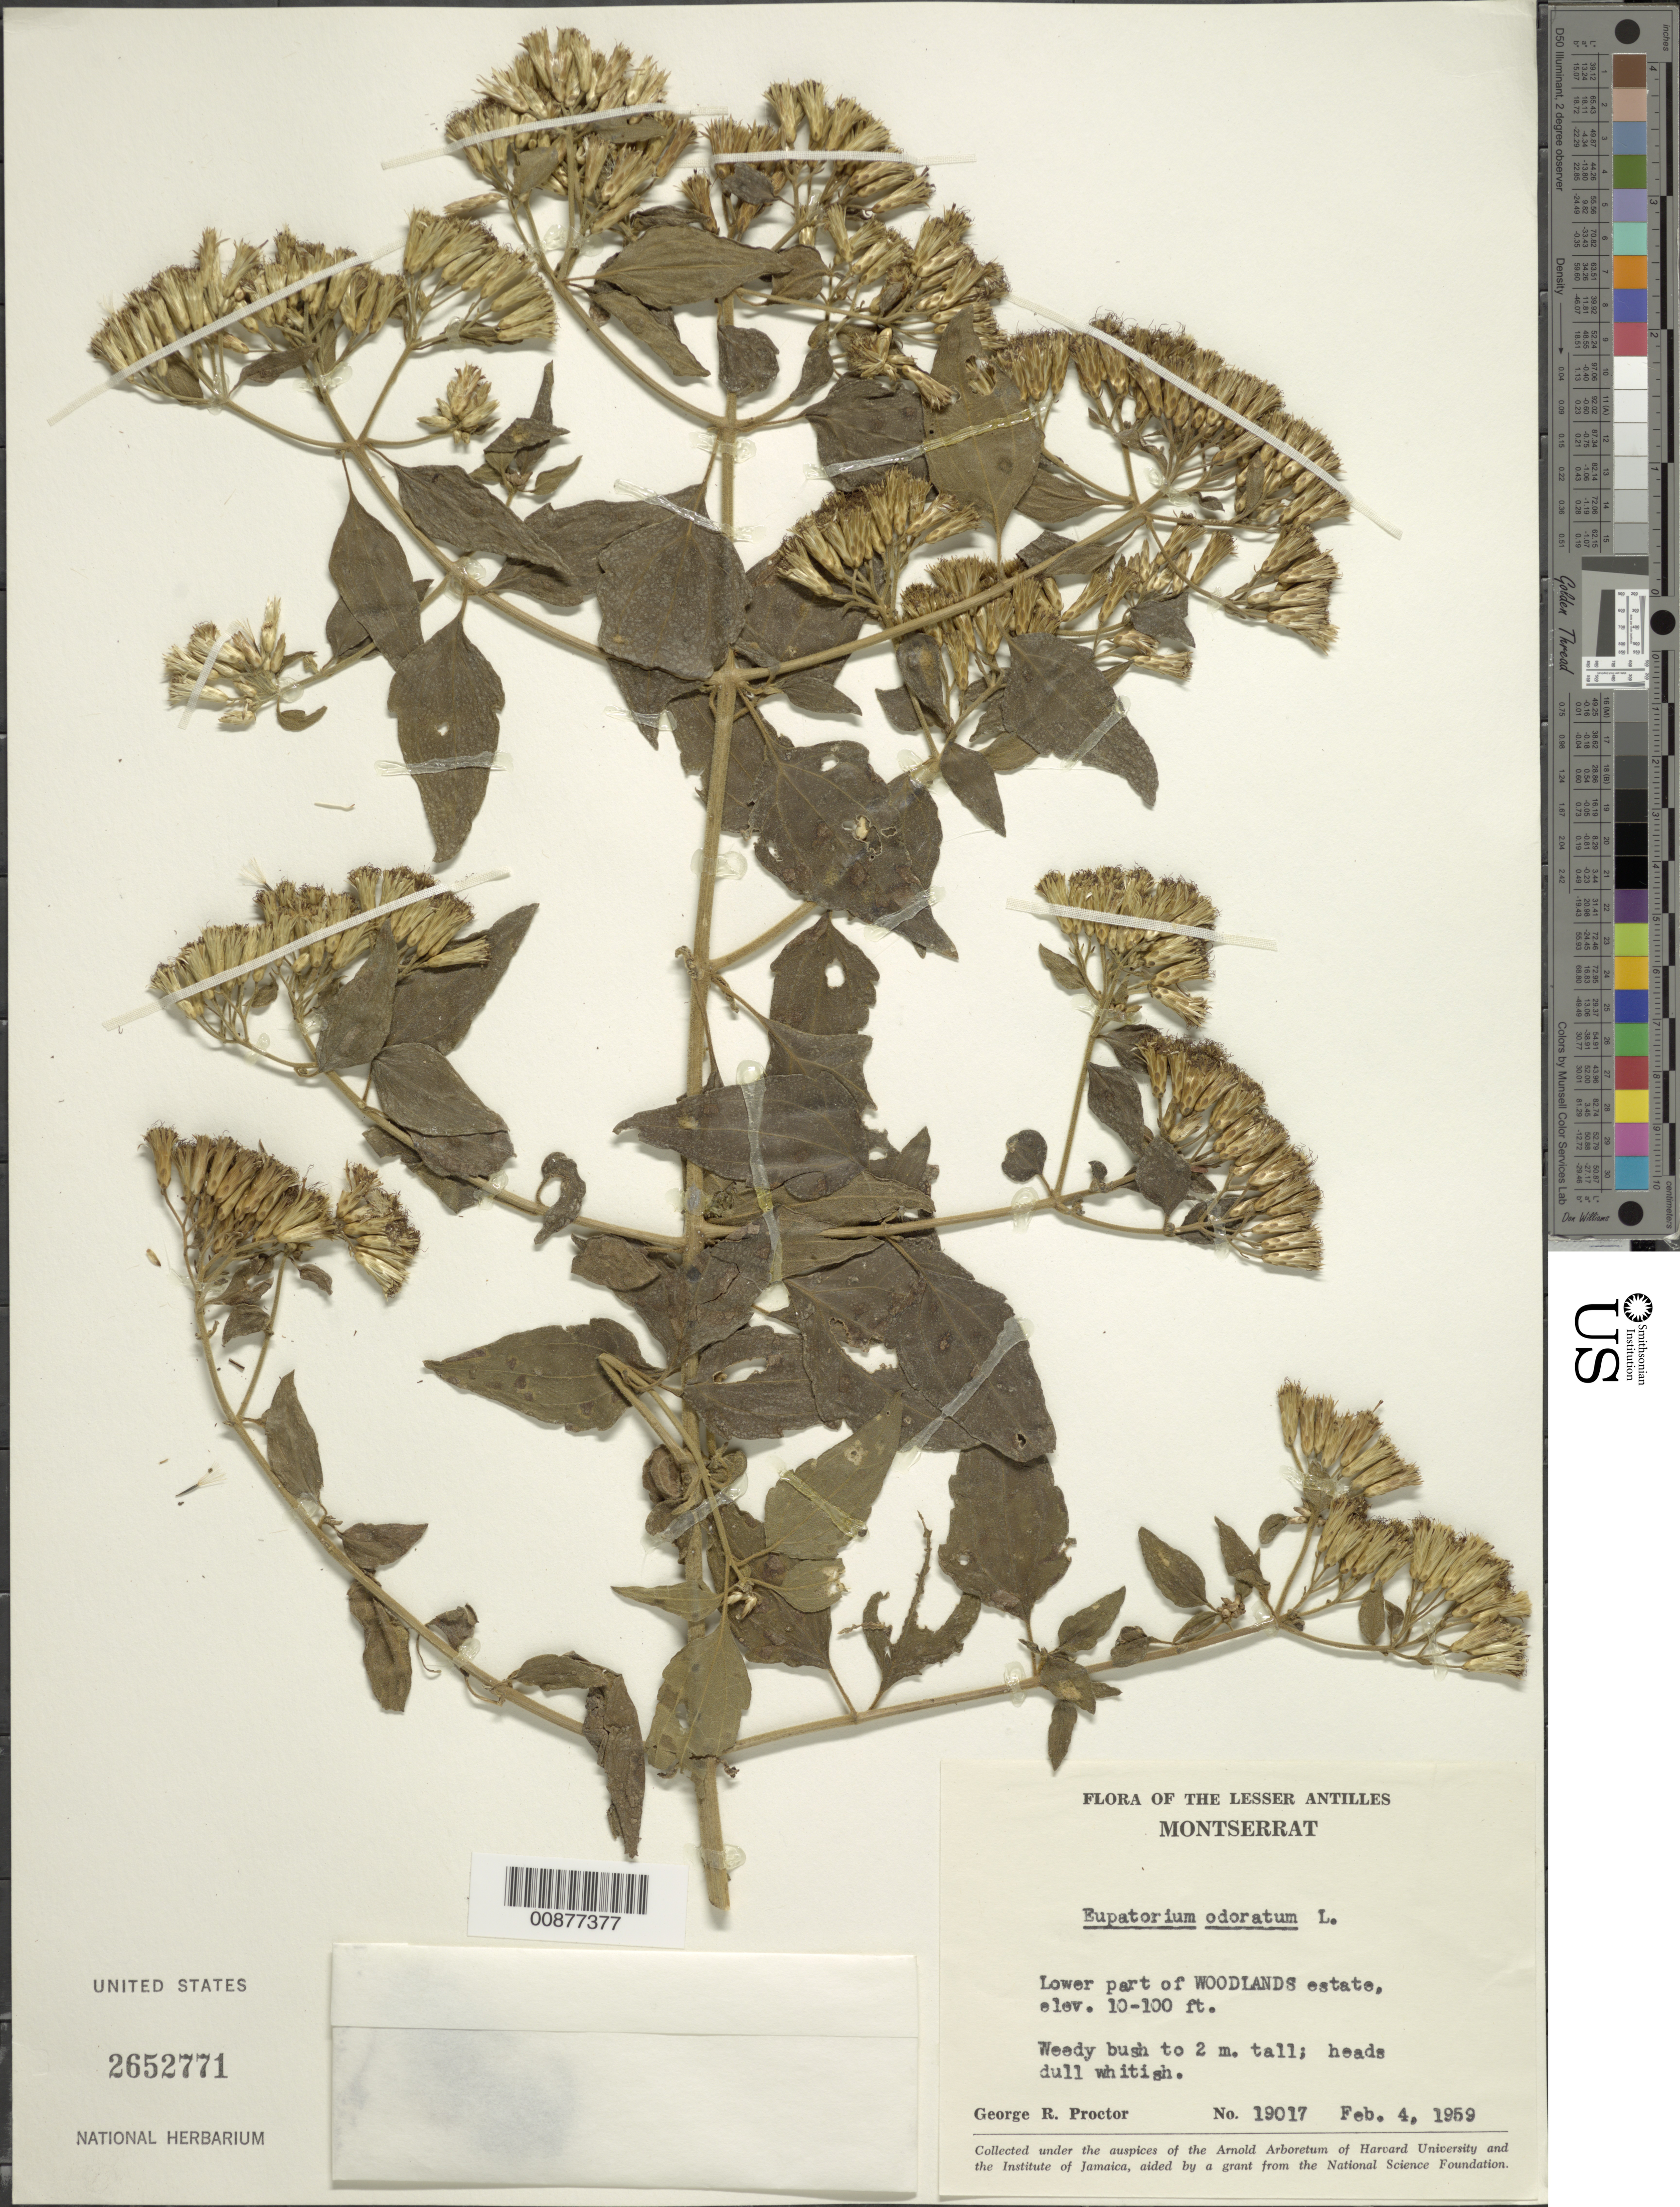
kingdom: Plantae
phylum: Tracheophyta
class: Magnoliopsida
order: Asterales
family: Asteraceae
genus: Chromolaena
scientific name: Chromolaena odorata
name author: (L.) R.M. King & H. Rob.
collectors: G. R. Proctor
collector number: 19017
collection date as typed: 04 Feb 1959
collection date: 1959-02-04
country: Montserrat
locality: Lower part of Woodlands estate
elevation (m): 3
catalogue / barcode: US 265277